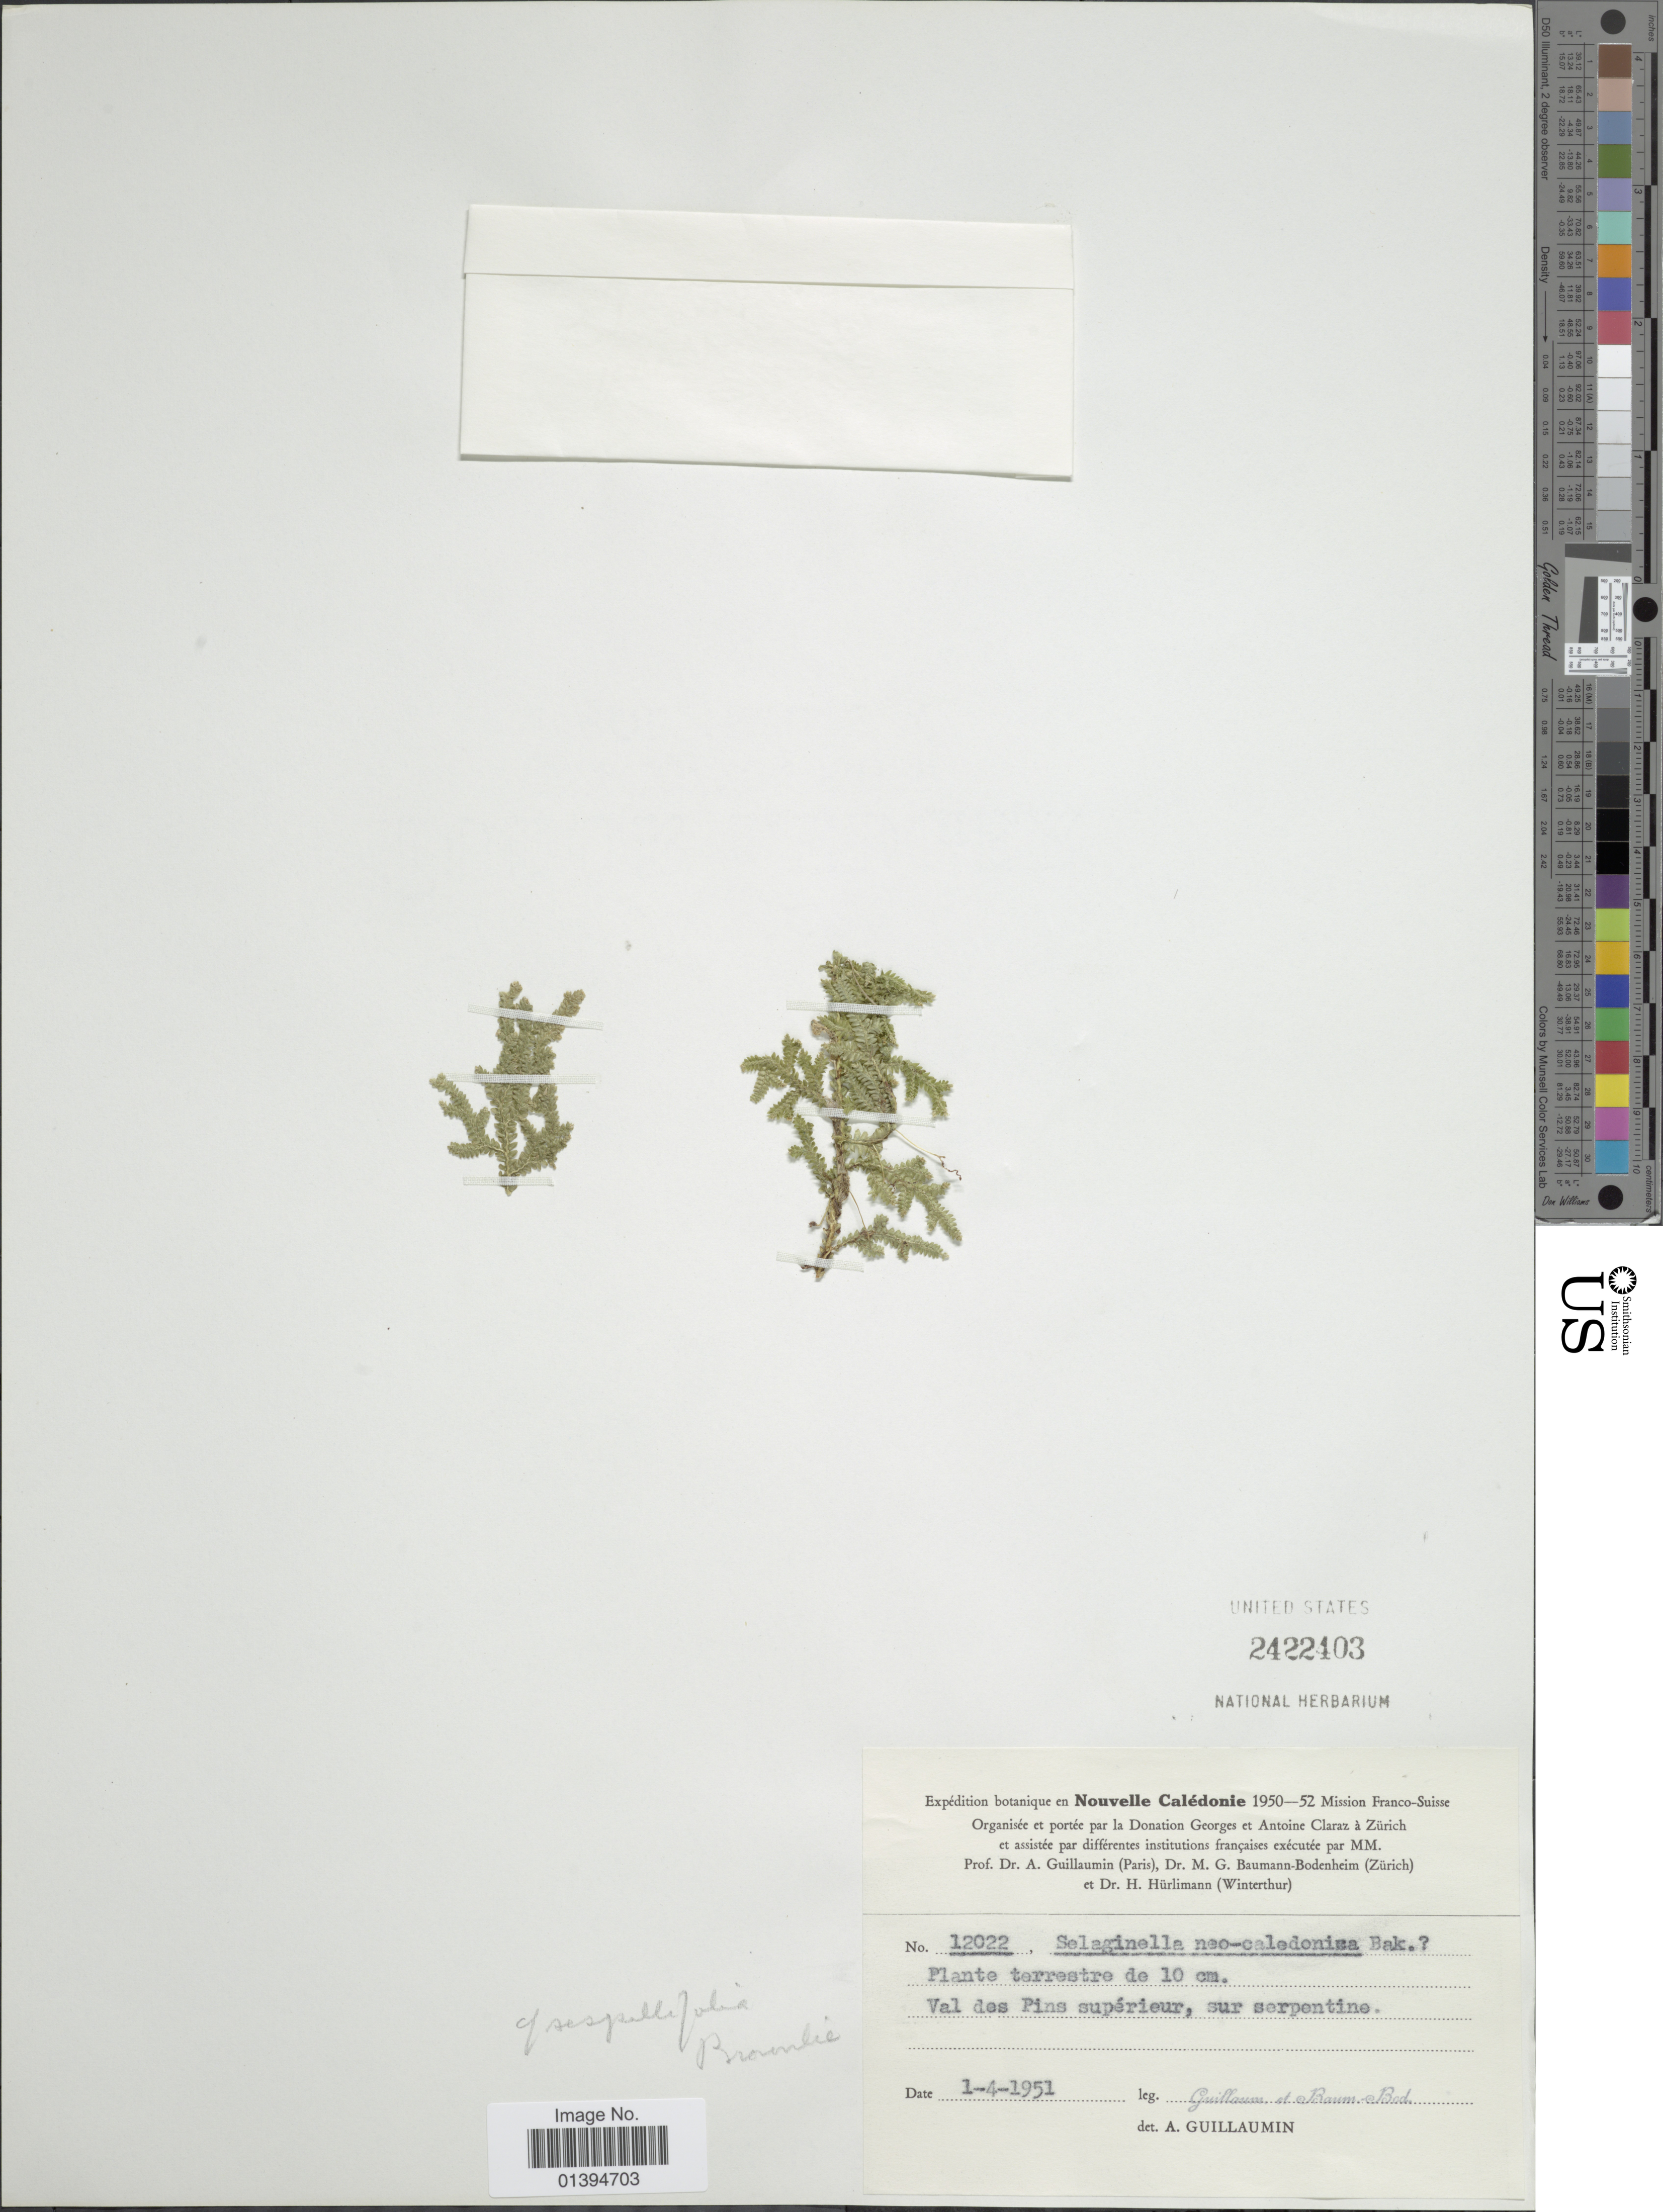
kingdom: Plantae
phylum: Tracheophyta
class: Lycopodiopsida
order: Selaginellales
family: Selaginellaceae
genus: Selaginella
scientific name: Selaginella sespillifolia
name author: Brownlie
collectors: A. Guillaumin & M. G. Baumann-Bodenheim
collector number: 12022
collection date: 1951-04-01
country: New Caledonia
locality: Val des Pins superieur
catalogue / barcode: US 2422403